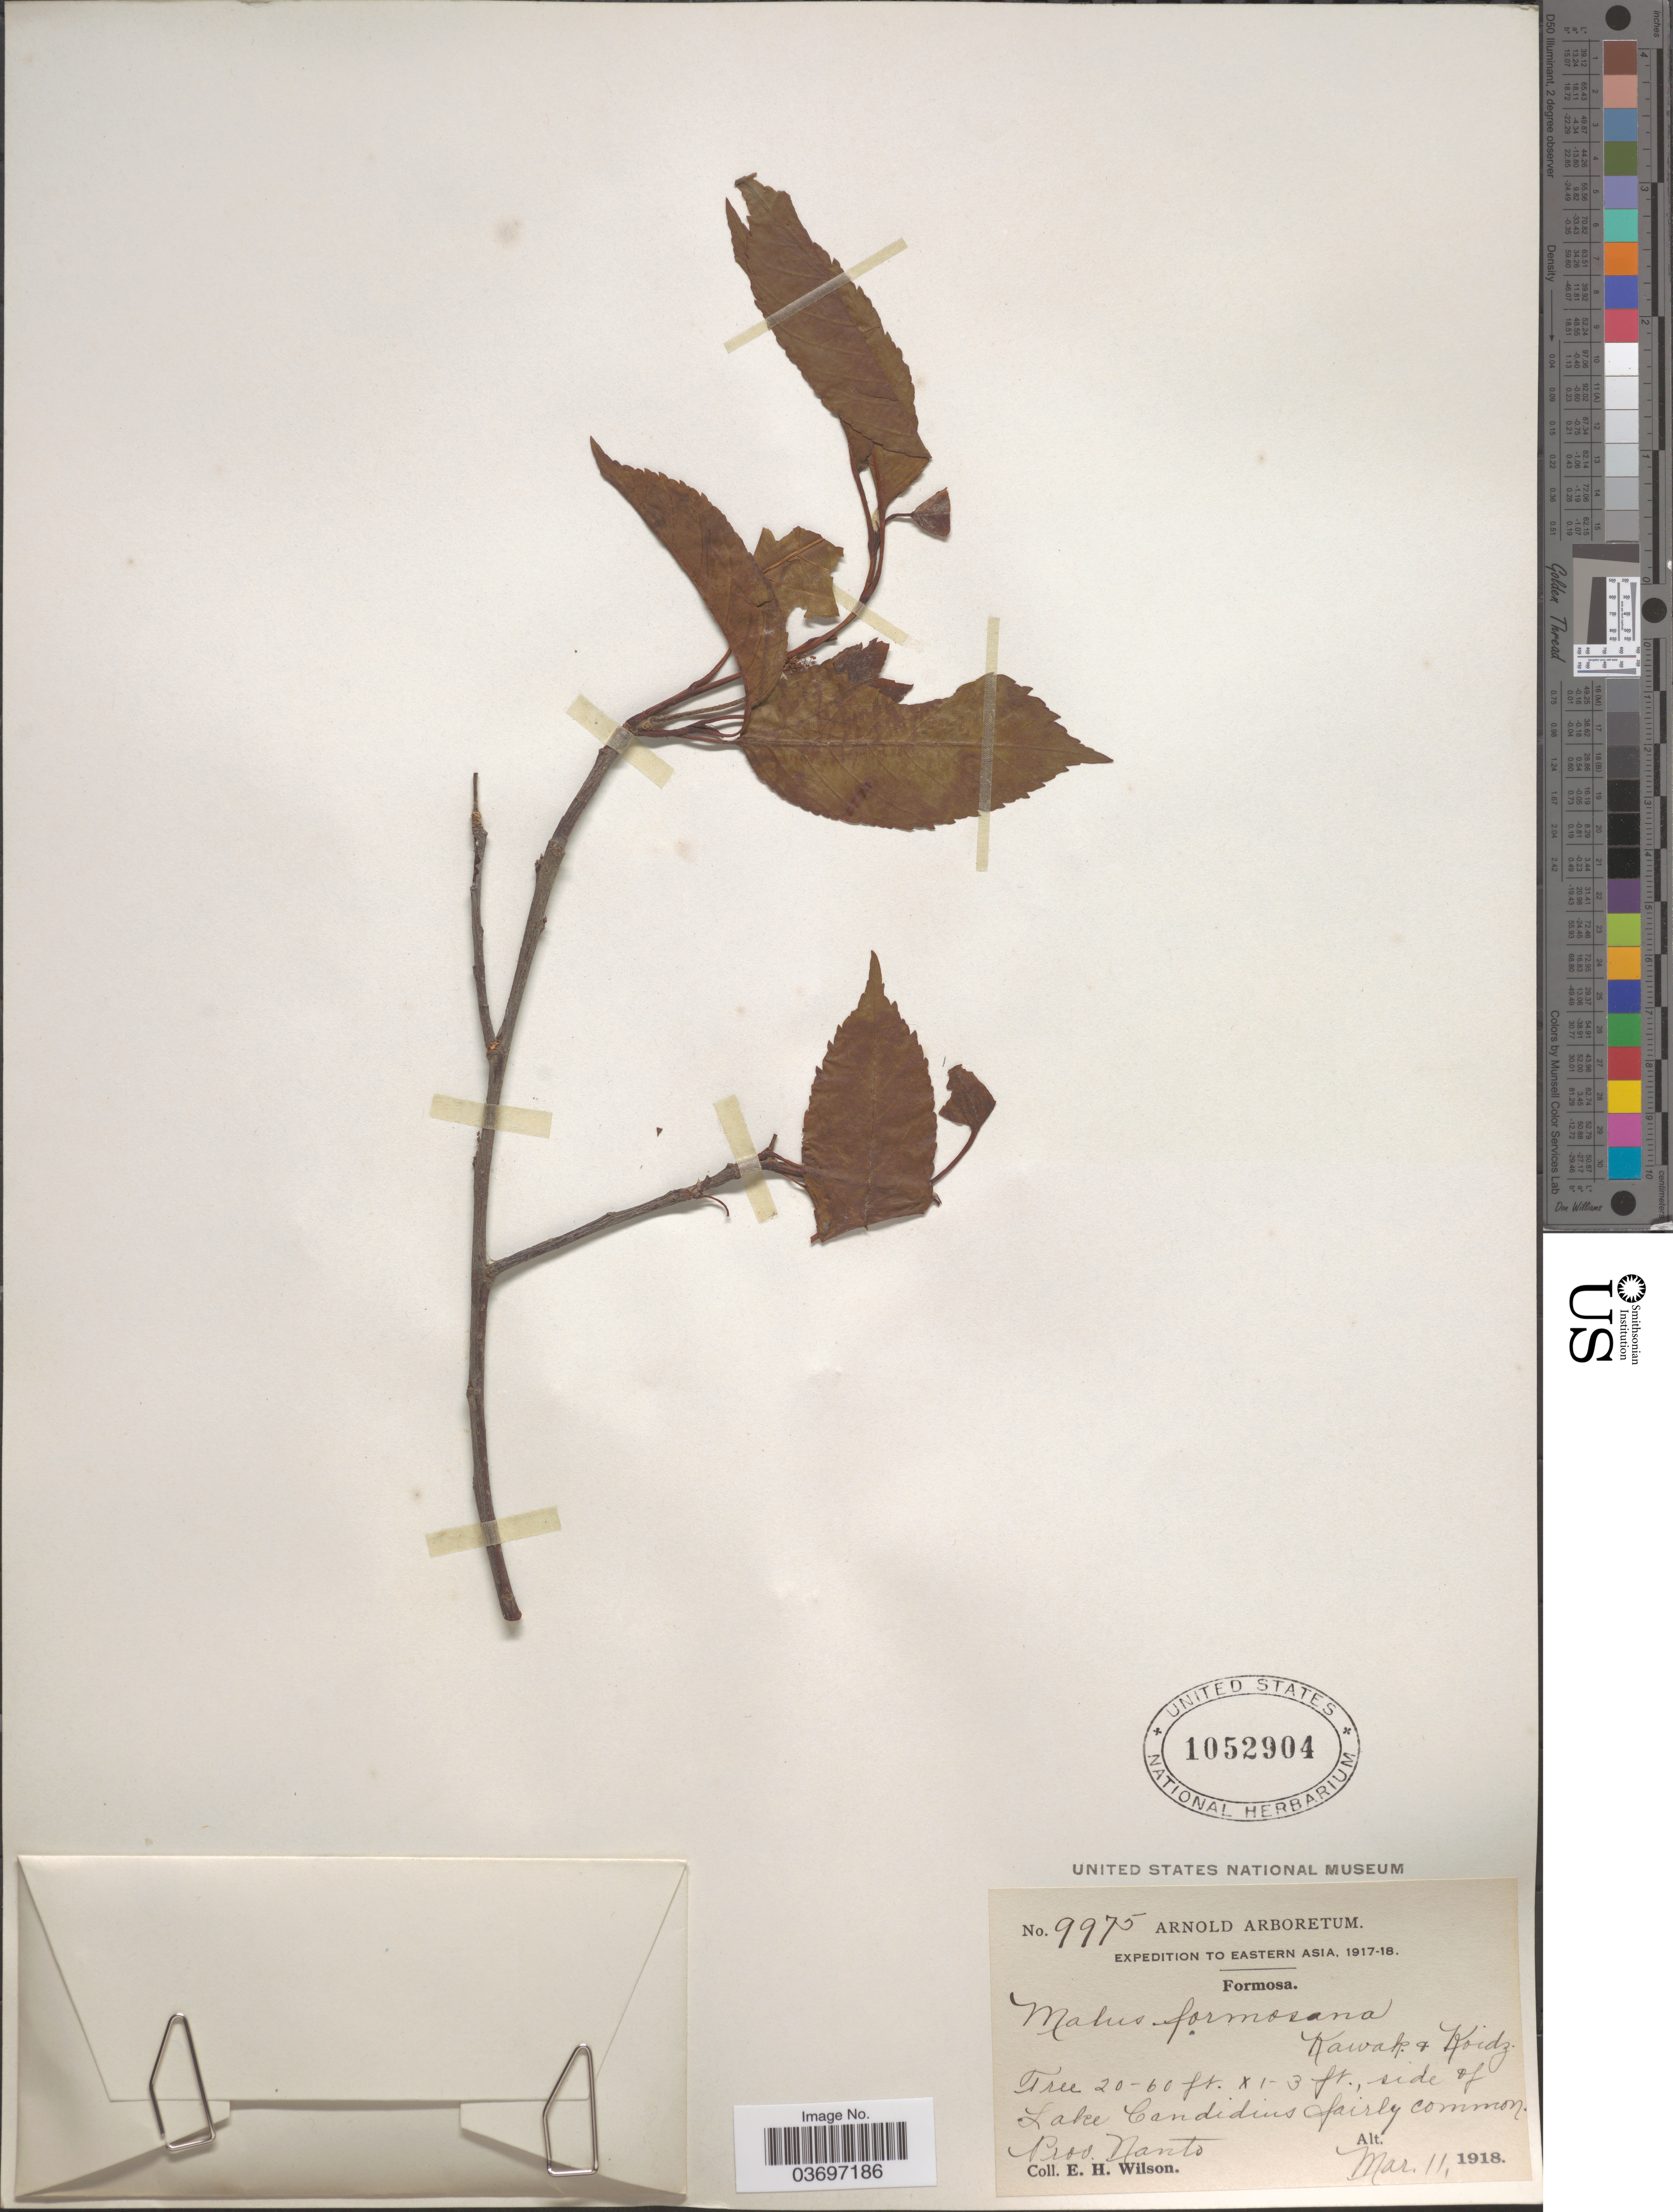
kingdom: Plantae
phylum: Tracheophyta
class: Magnoliopsida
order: Rosales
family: Rosaceae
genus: Malus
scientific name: Malus formosana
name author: Kawak. & Koidz.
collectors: E. Wilson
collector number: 9975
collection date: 1918-03-11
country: Taiwan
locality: Formosa. Lake Candidius. Prov. Nanto.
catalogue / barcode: US 1052904